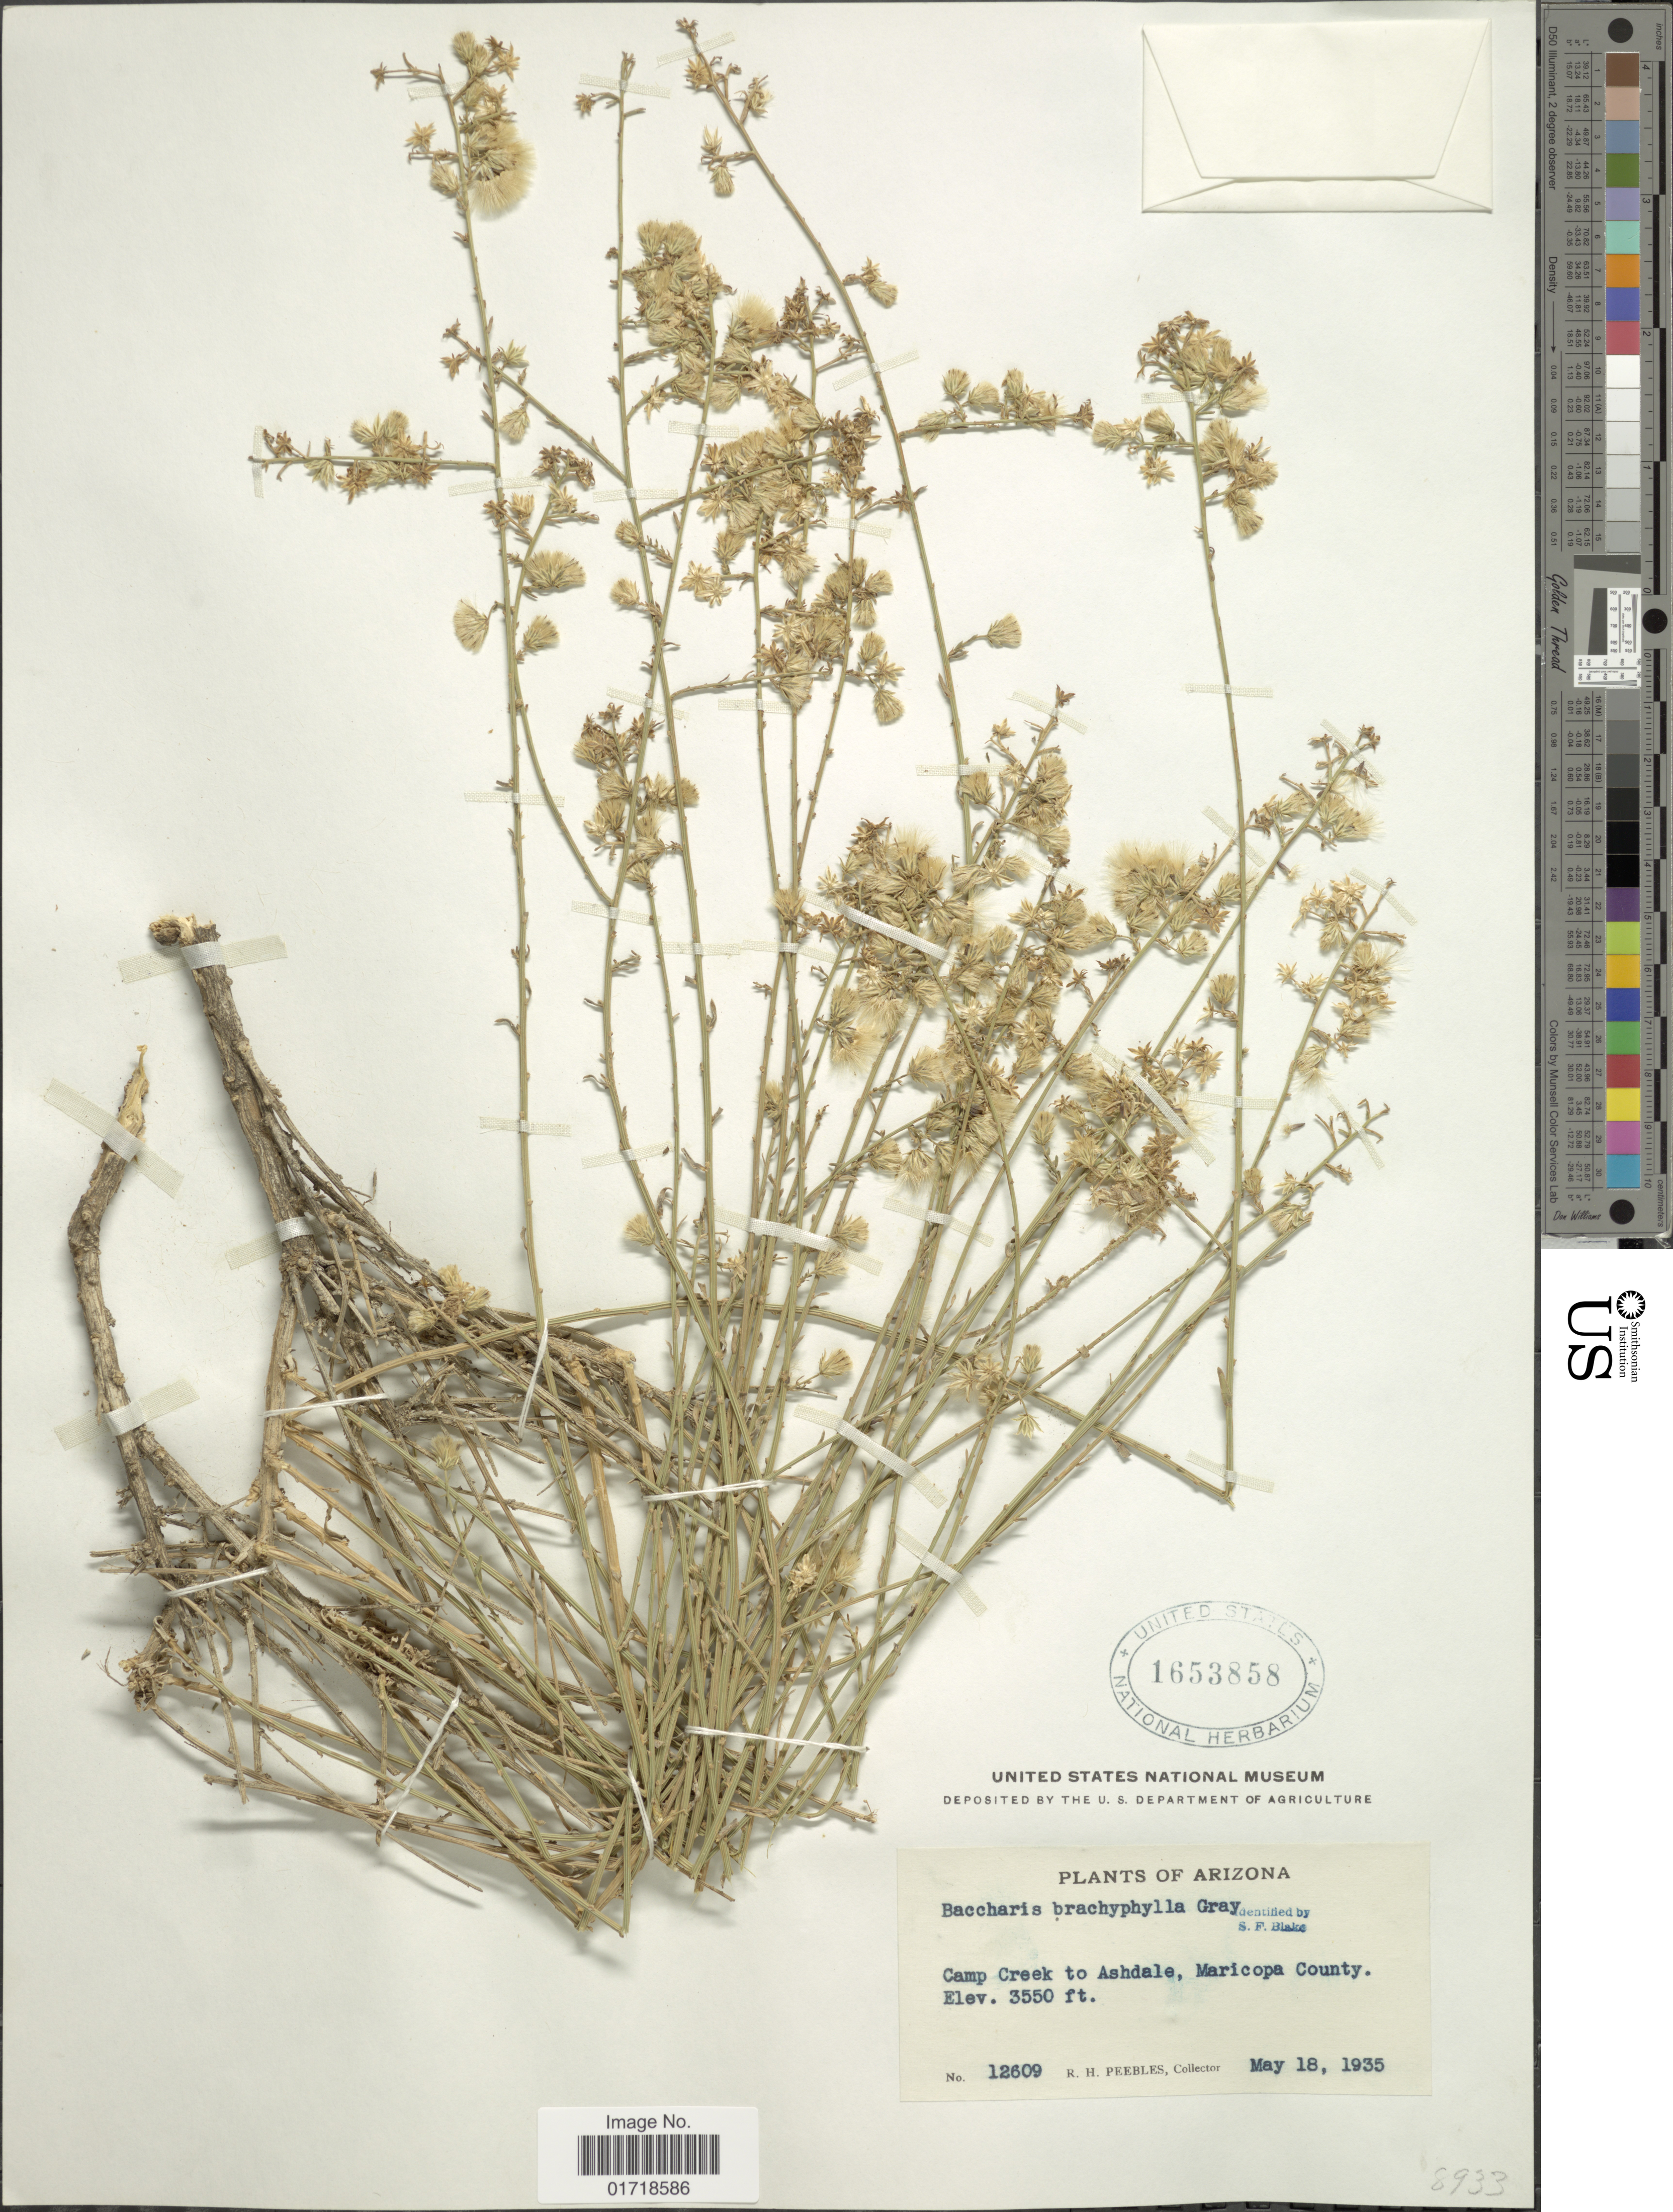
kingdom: Plantae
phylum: Tracheophyta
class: Magnoliopsida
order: Asterales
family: Asteraceae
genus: Baccharis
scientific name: Baccharis brachyphylla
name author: A. Gray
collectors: R. H. Peebles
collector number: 12609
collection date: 1935-05-18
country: United States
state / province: Arizona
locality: Camp Creek to Ashdale, Maricopa county.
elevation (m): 1082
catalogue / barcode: US 1653858